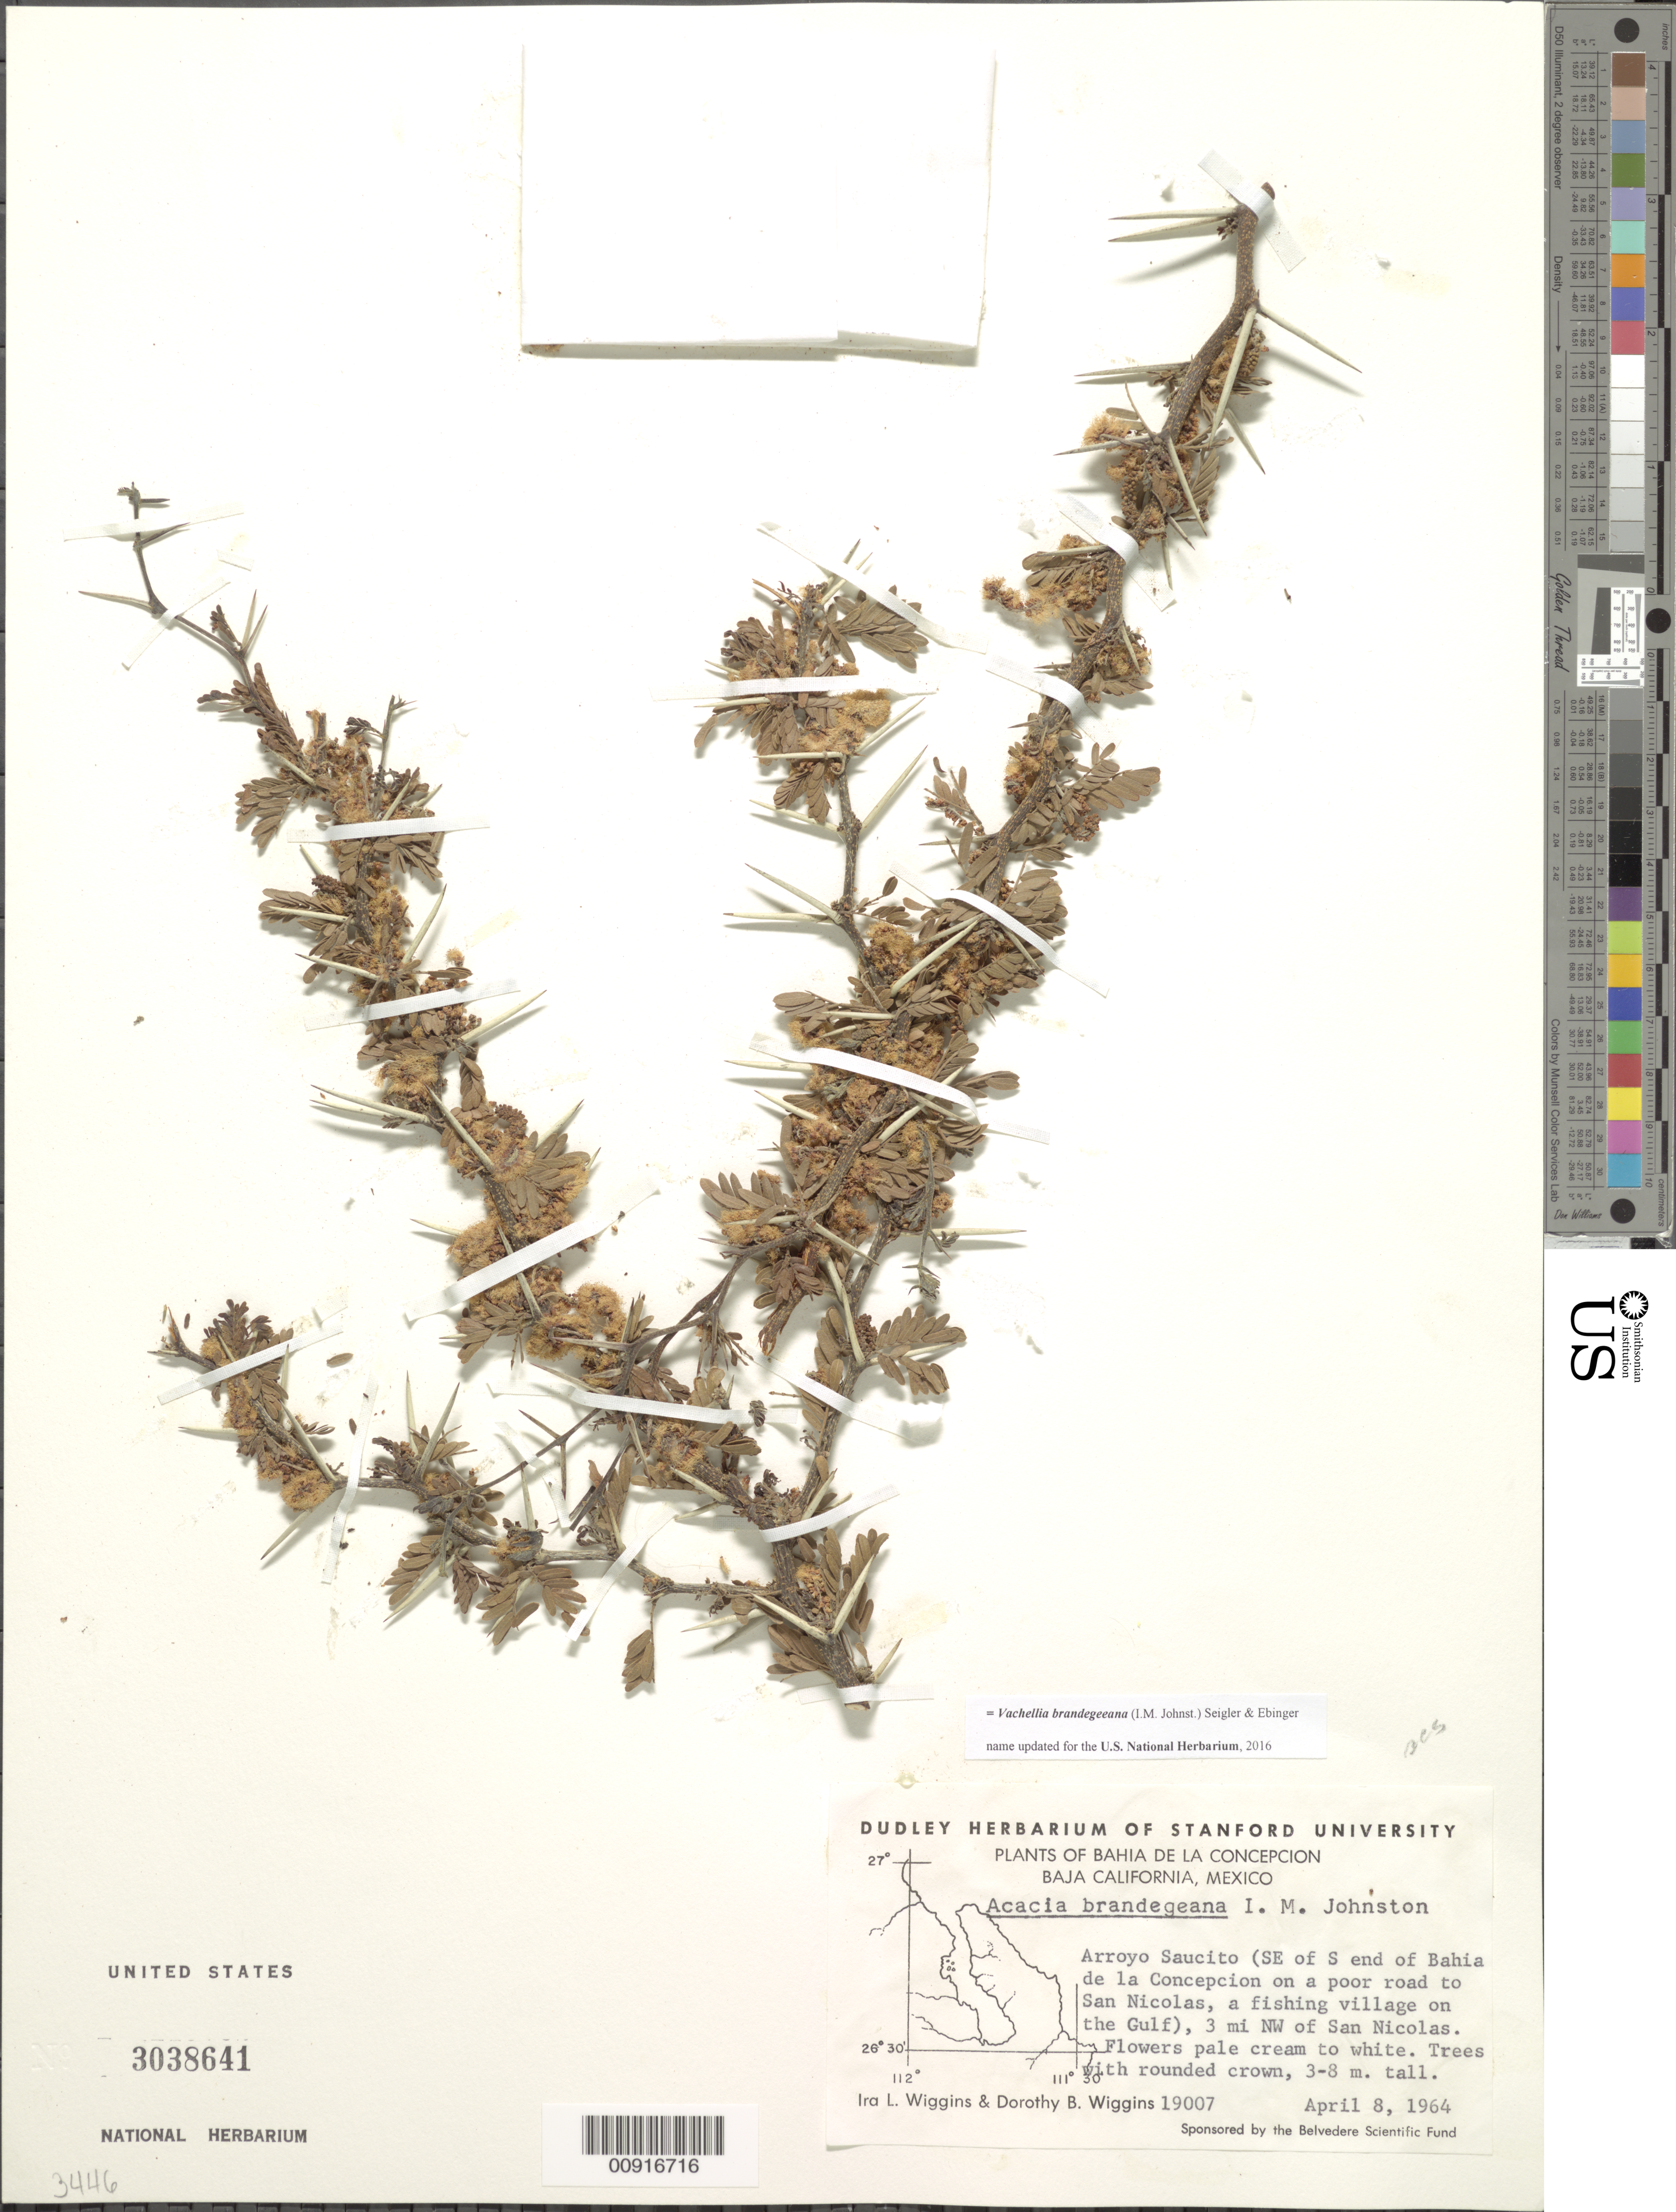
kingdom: Plantae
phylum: Tracheophyta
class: Magnoliopsida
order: Fabales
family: Fabaceae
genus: Vachellia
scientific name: Vachellia brandegeana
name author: (I.M. Johnst.) Seigler & Ebinger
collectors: I. L. Wiggins & D. B. Wiggins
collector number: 19007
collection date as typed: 08 Apr 1964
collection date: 1964-04-08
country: Mexico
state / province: Baja California Sur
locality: Arroyo Saucito (SE of S end of Bahía de la Concepción on a poor road to San Nicolas, a fishing village on the Gulf), 3 mi NW of San Nicolas.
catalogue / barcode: US 3038641